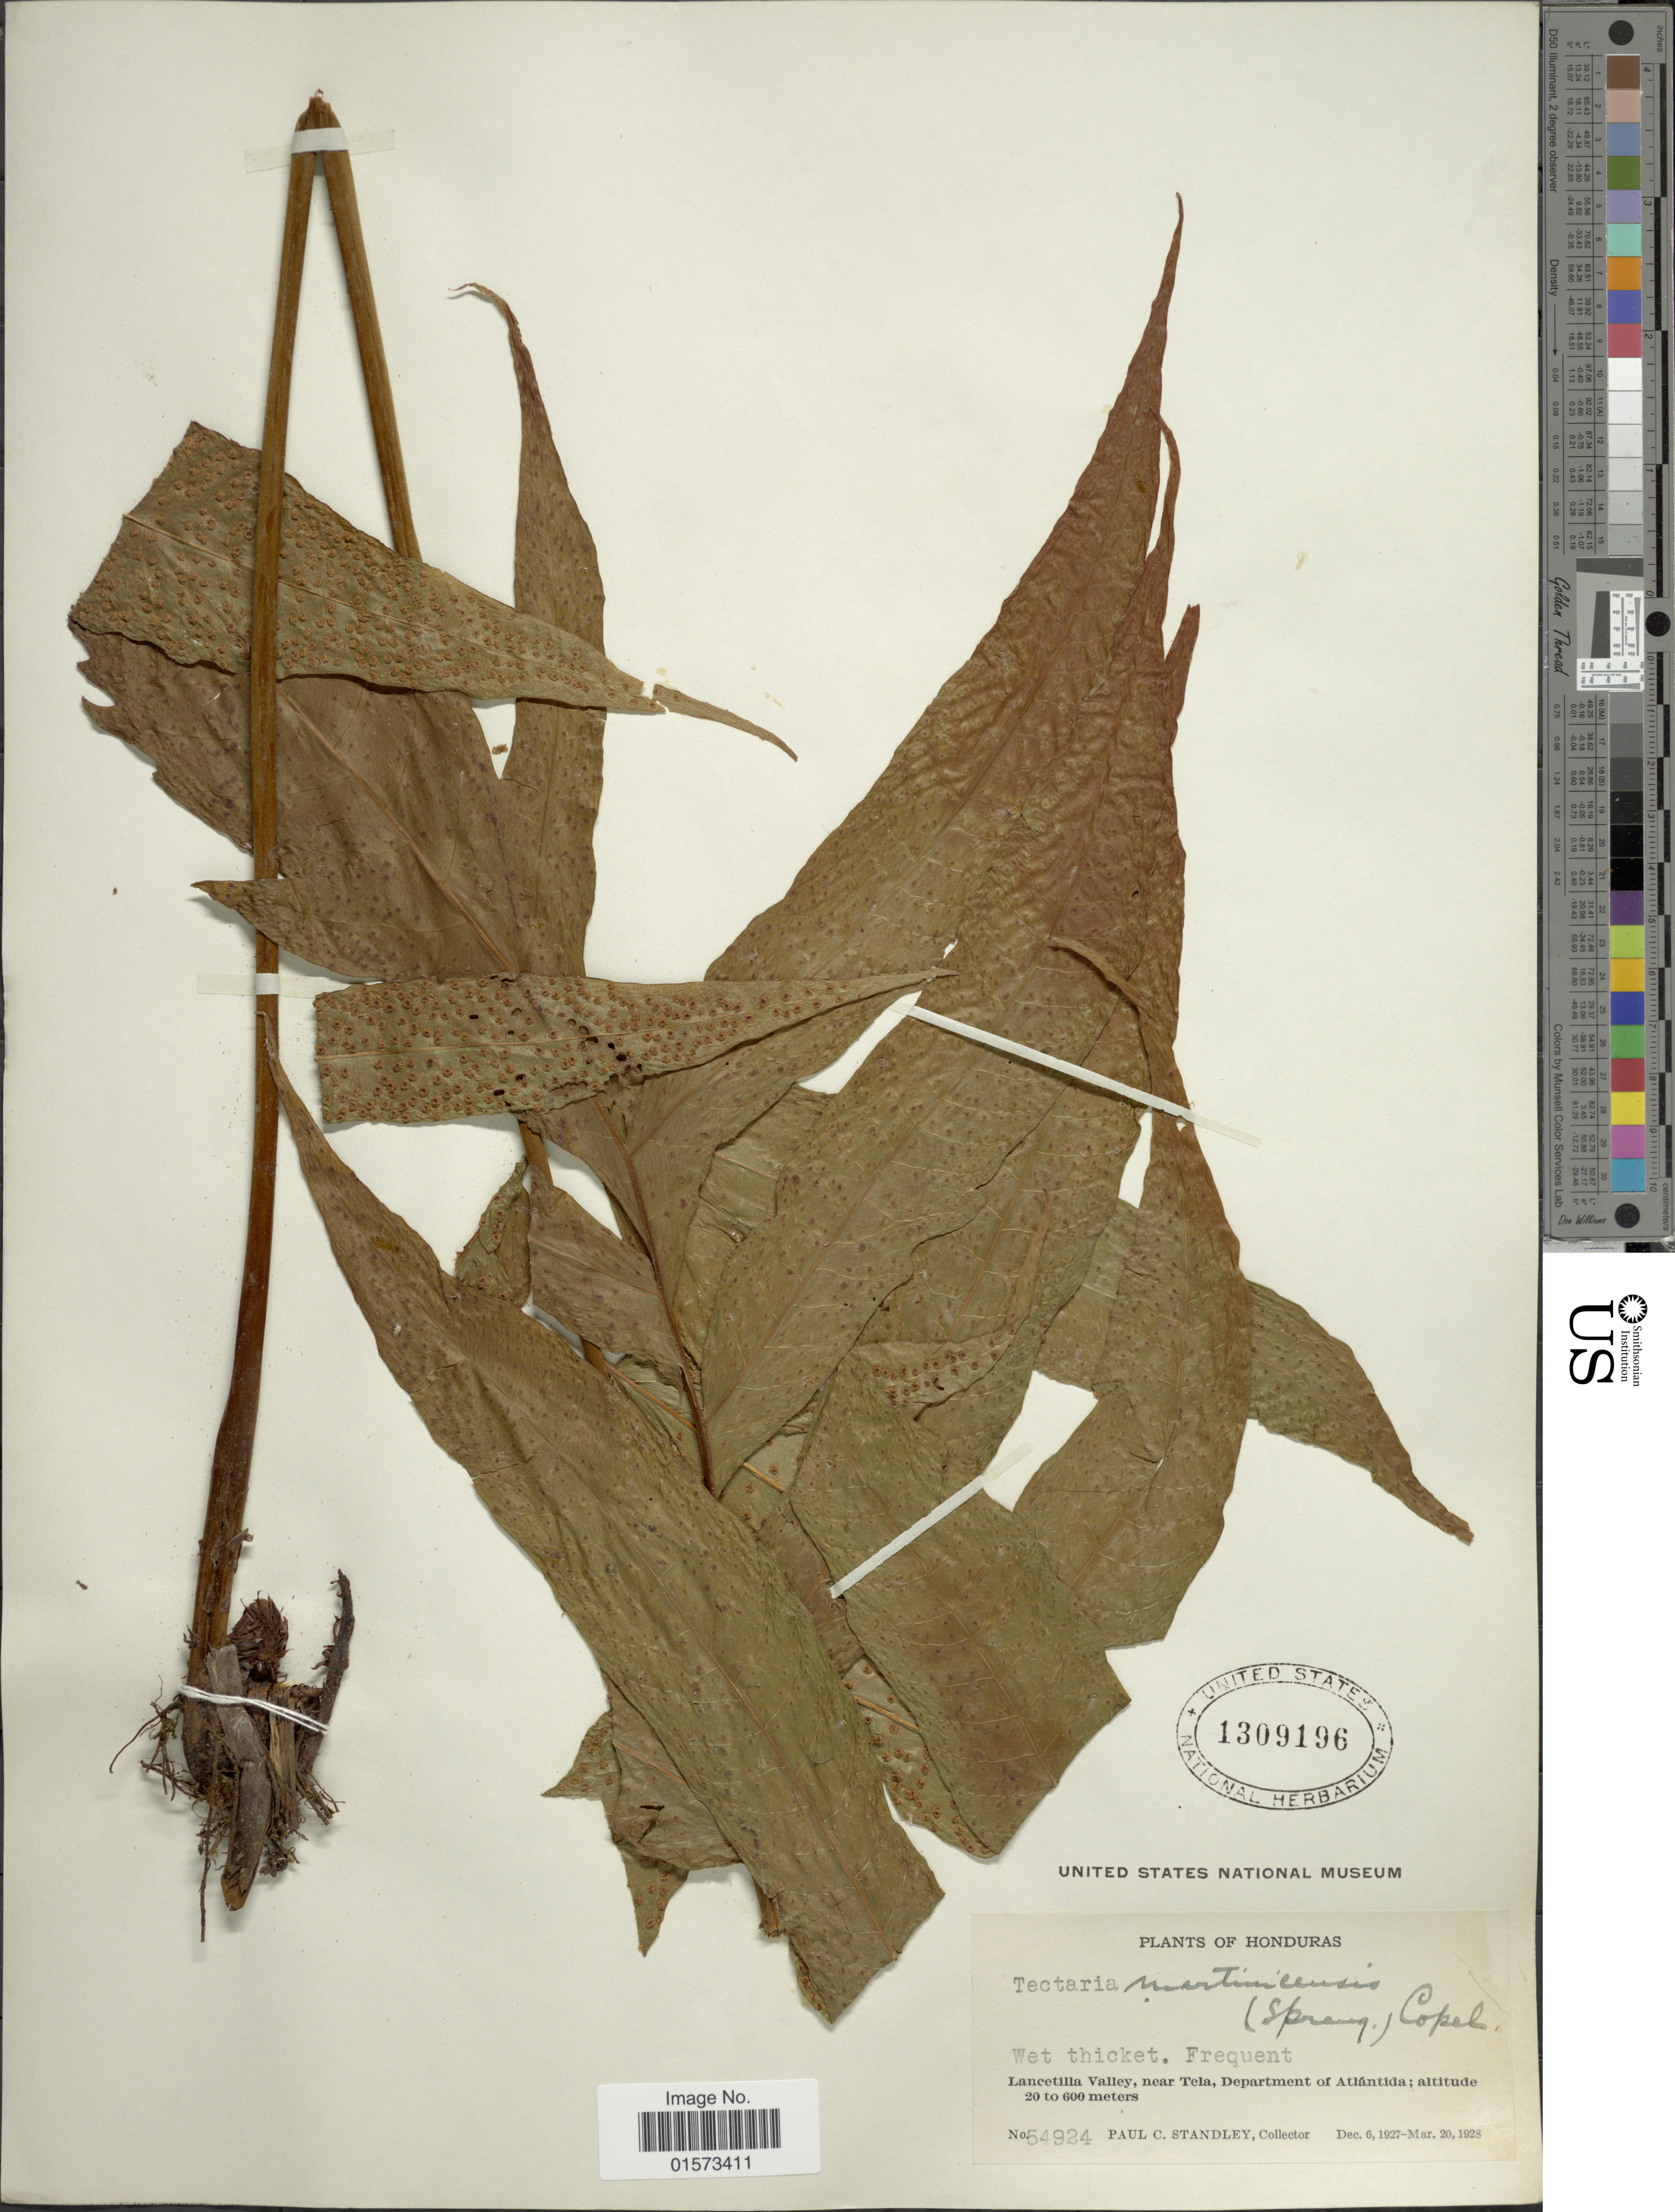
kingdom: Plantae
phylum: Tracheophyta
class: Polypodiopsida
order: Polypodiales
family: Tectariaceae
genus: Tectaria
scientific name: Tectaria incisa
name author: Cav.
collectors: P. C. Standley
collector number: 54924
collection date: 1928-03-20/1928-12-06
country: Honduras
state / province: Atlántida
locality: Lancetilla Valley, near Tela, Department of Atlantida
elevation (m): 20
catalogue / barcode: US 1309196